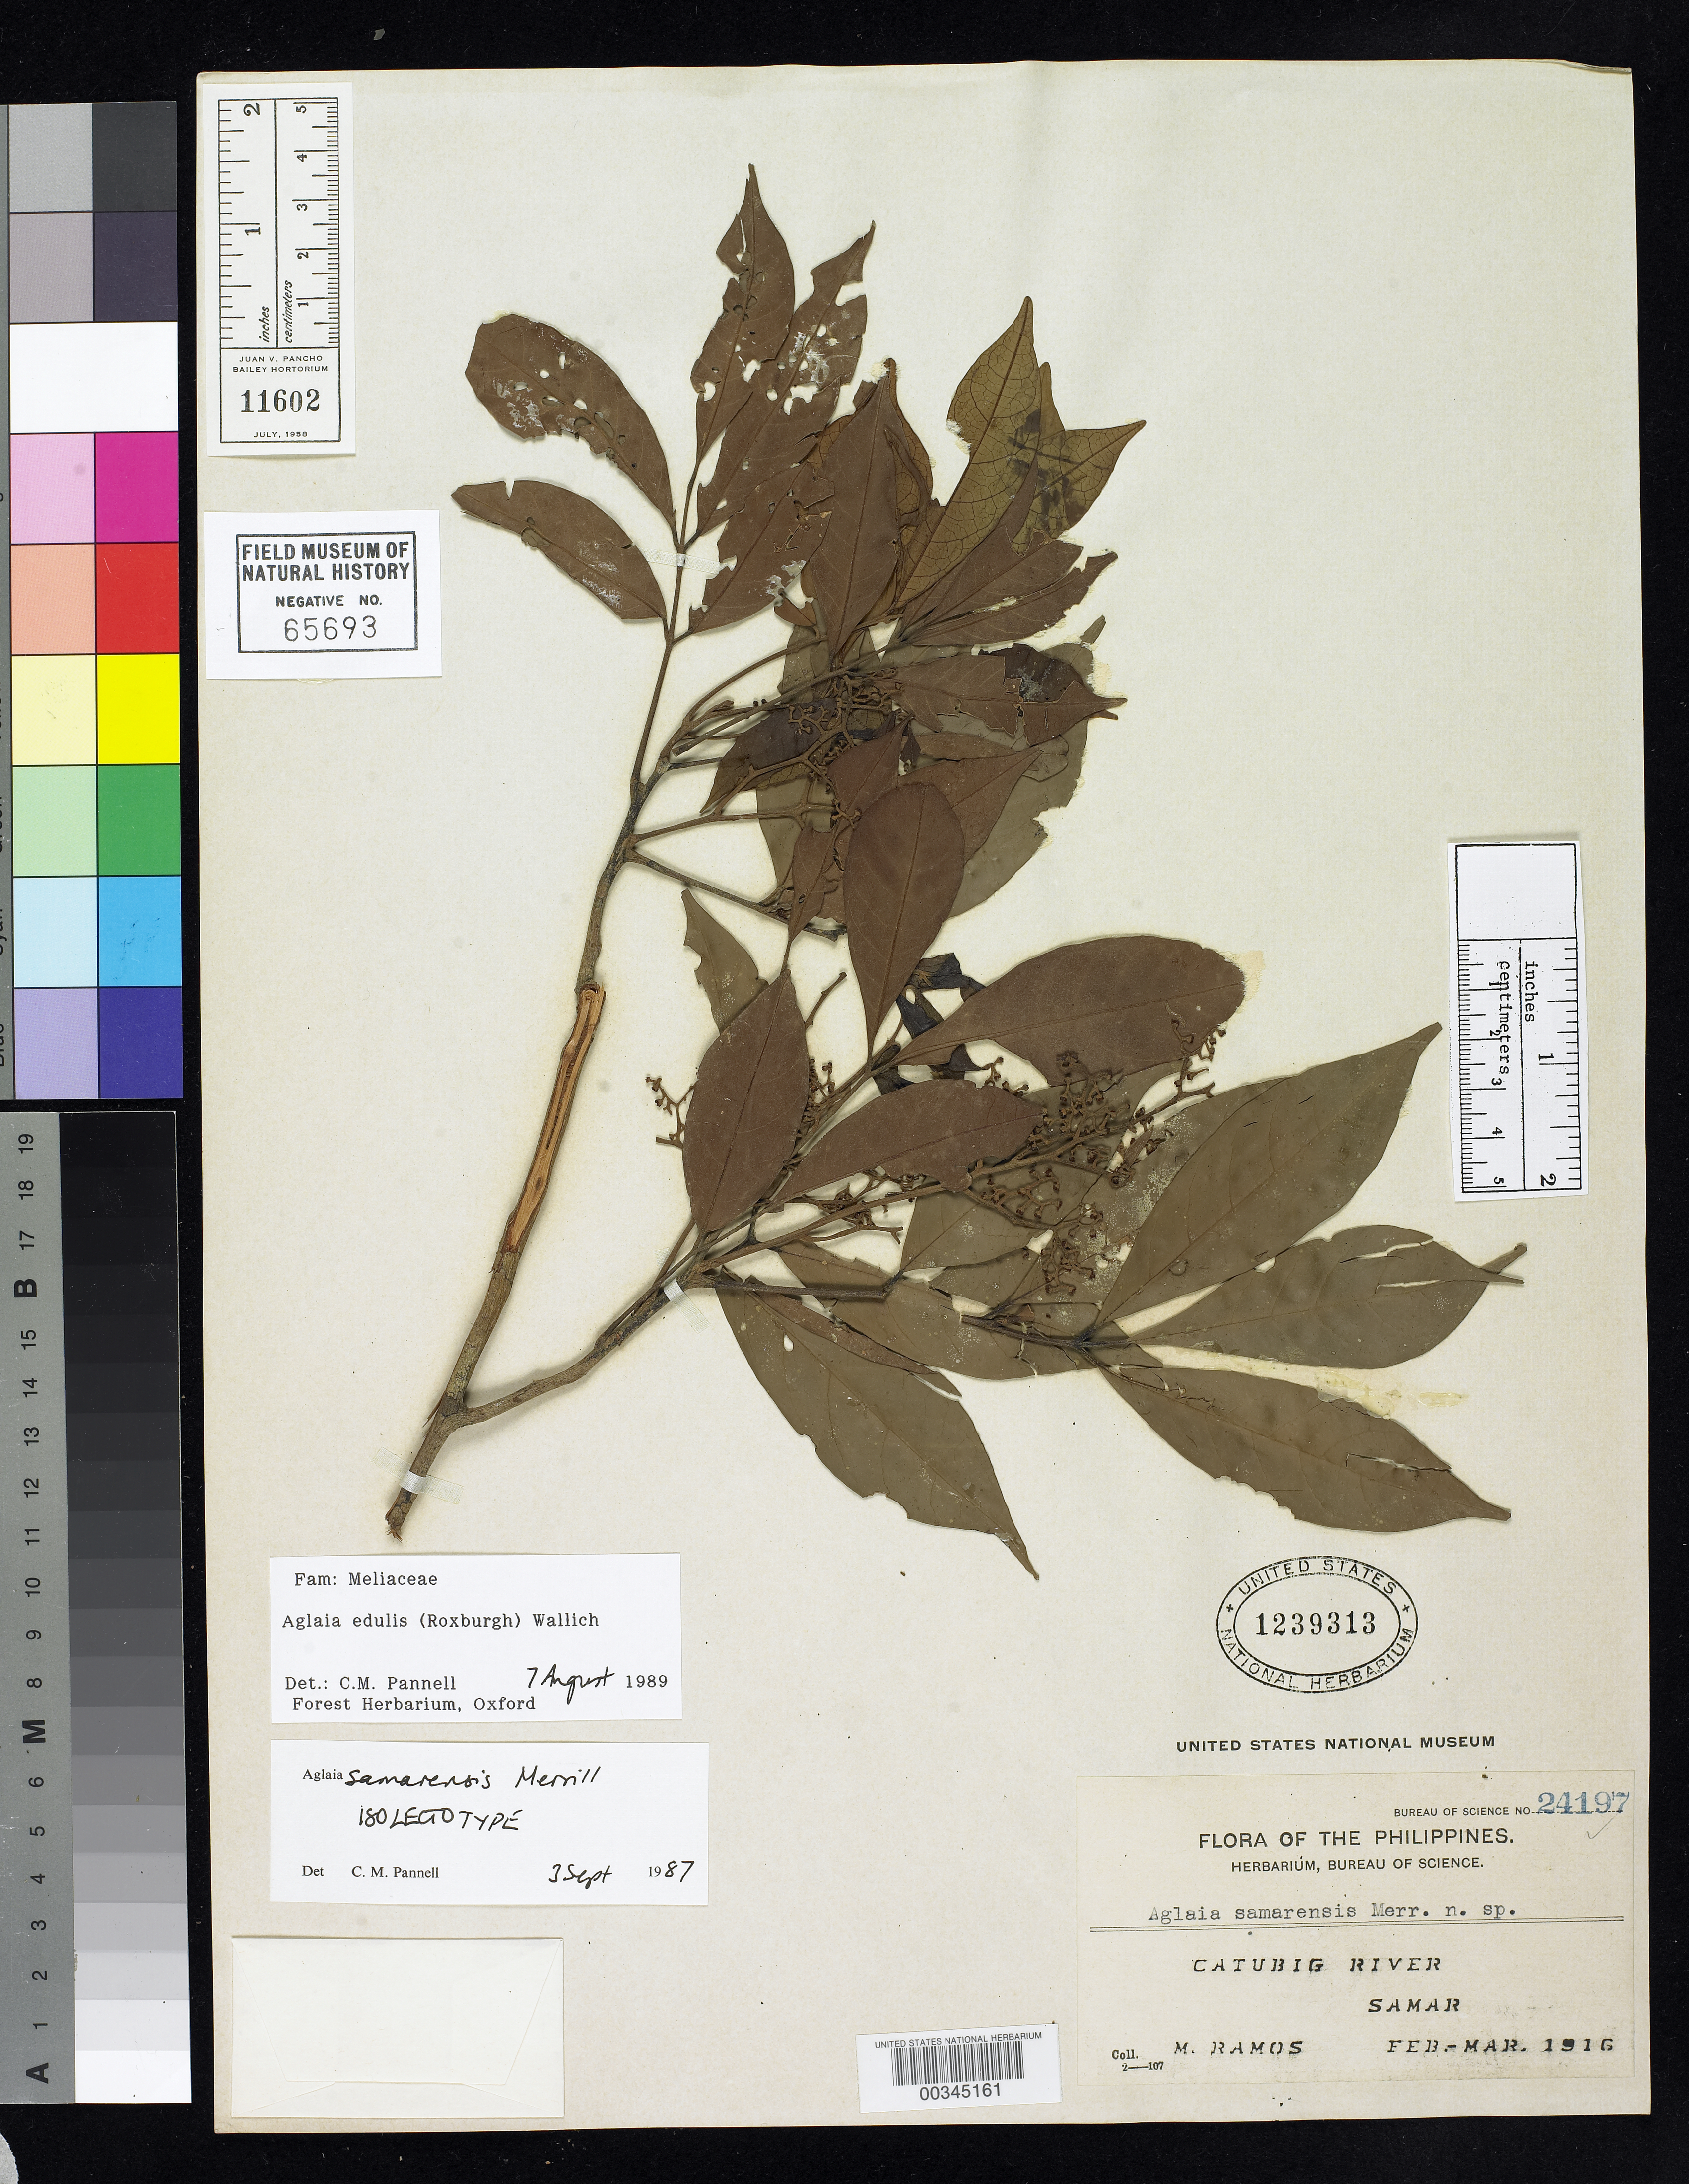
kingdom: Plantae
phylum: Tracheophyta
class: Magnoliopsida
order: Sapindales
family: Meliaceae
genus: Aglaia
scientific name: Aglaia samarensis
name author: Merr.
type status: Isolectotype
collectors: M. Ramos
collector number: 24197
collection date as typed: Feb 1916 to -- Mar 1916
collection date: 1916-02/1916-03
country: Philippines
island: Samar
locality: Catubig River.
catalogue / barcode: US 1239313